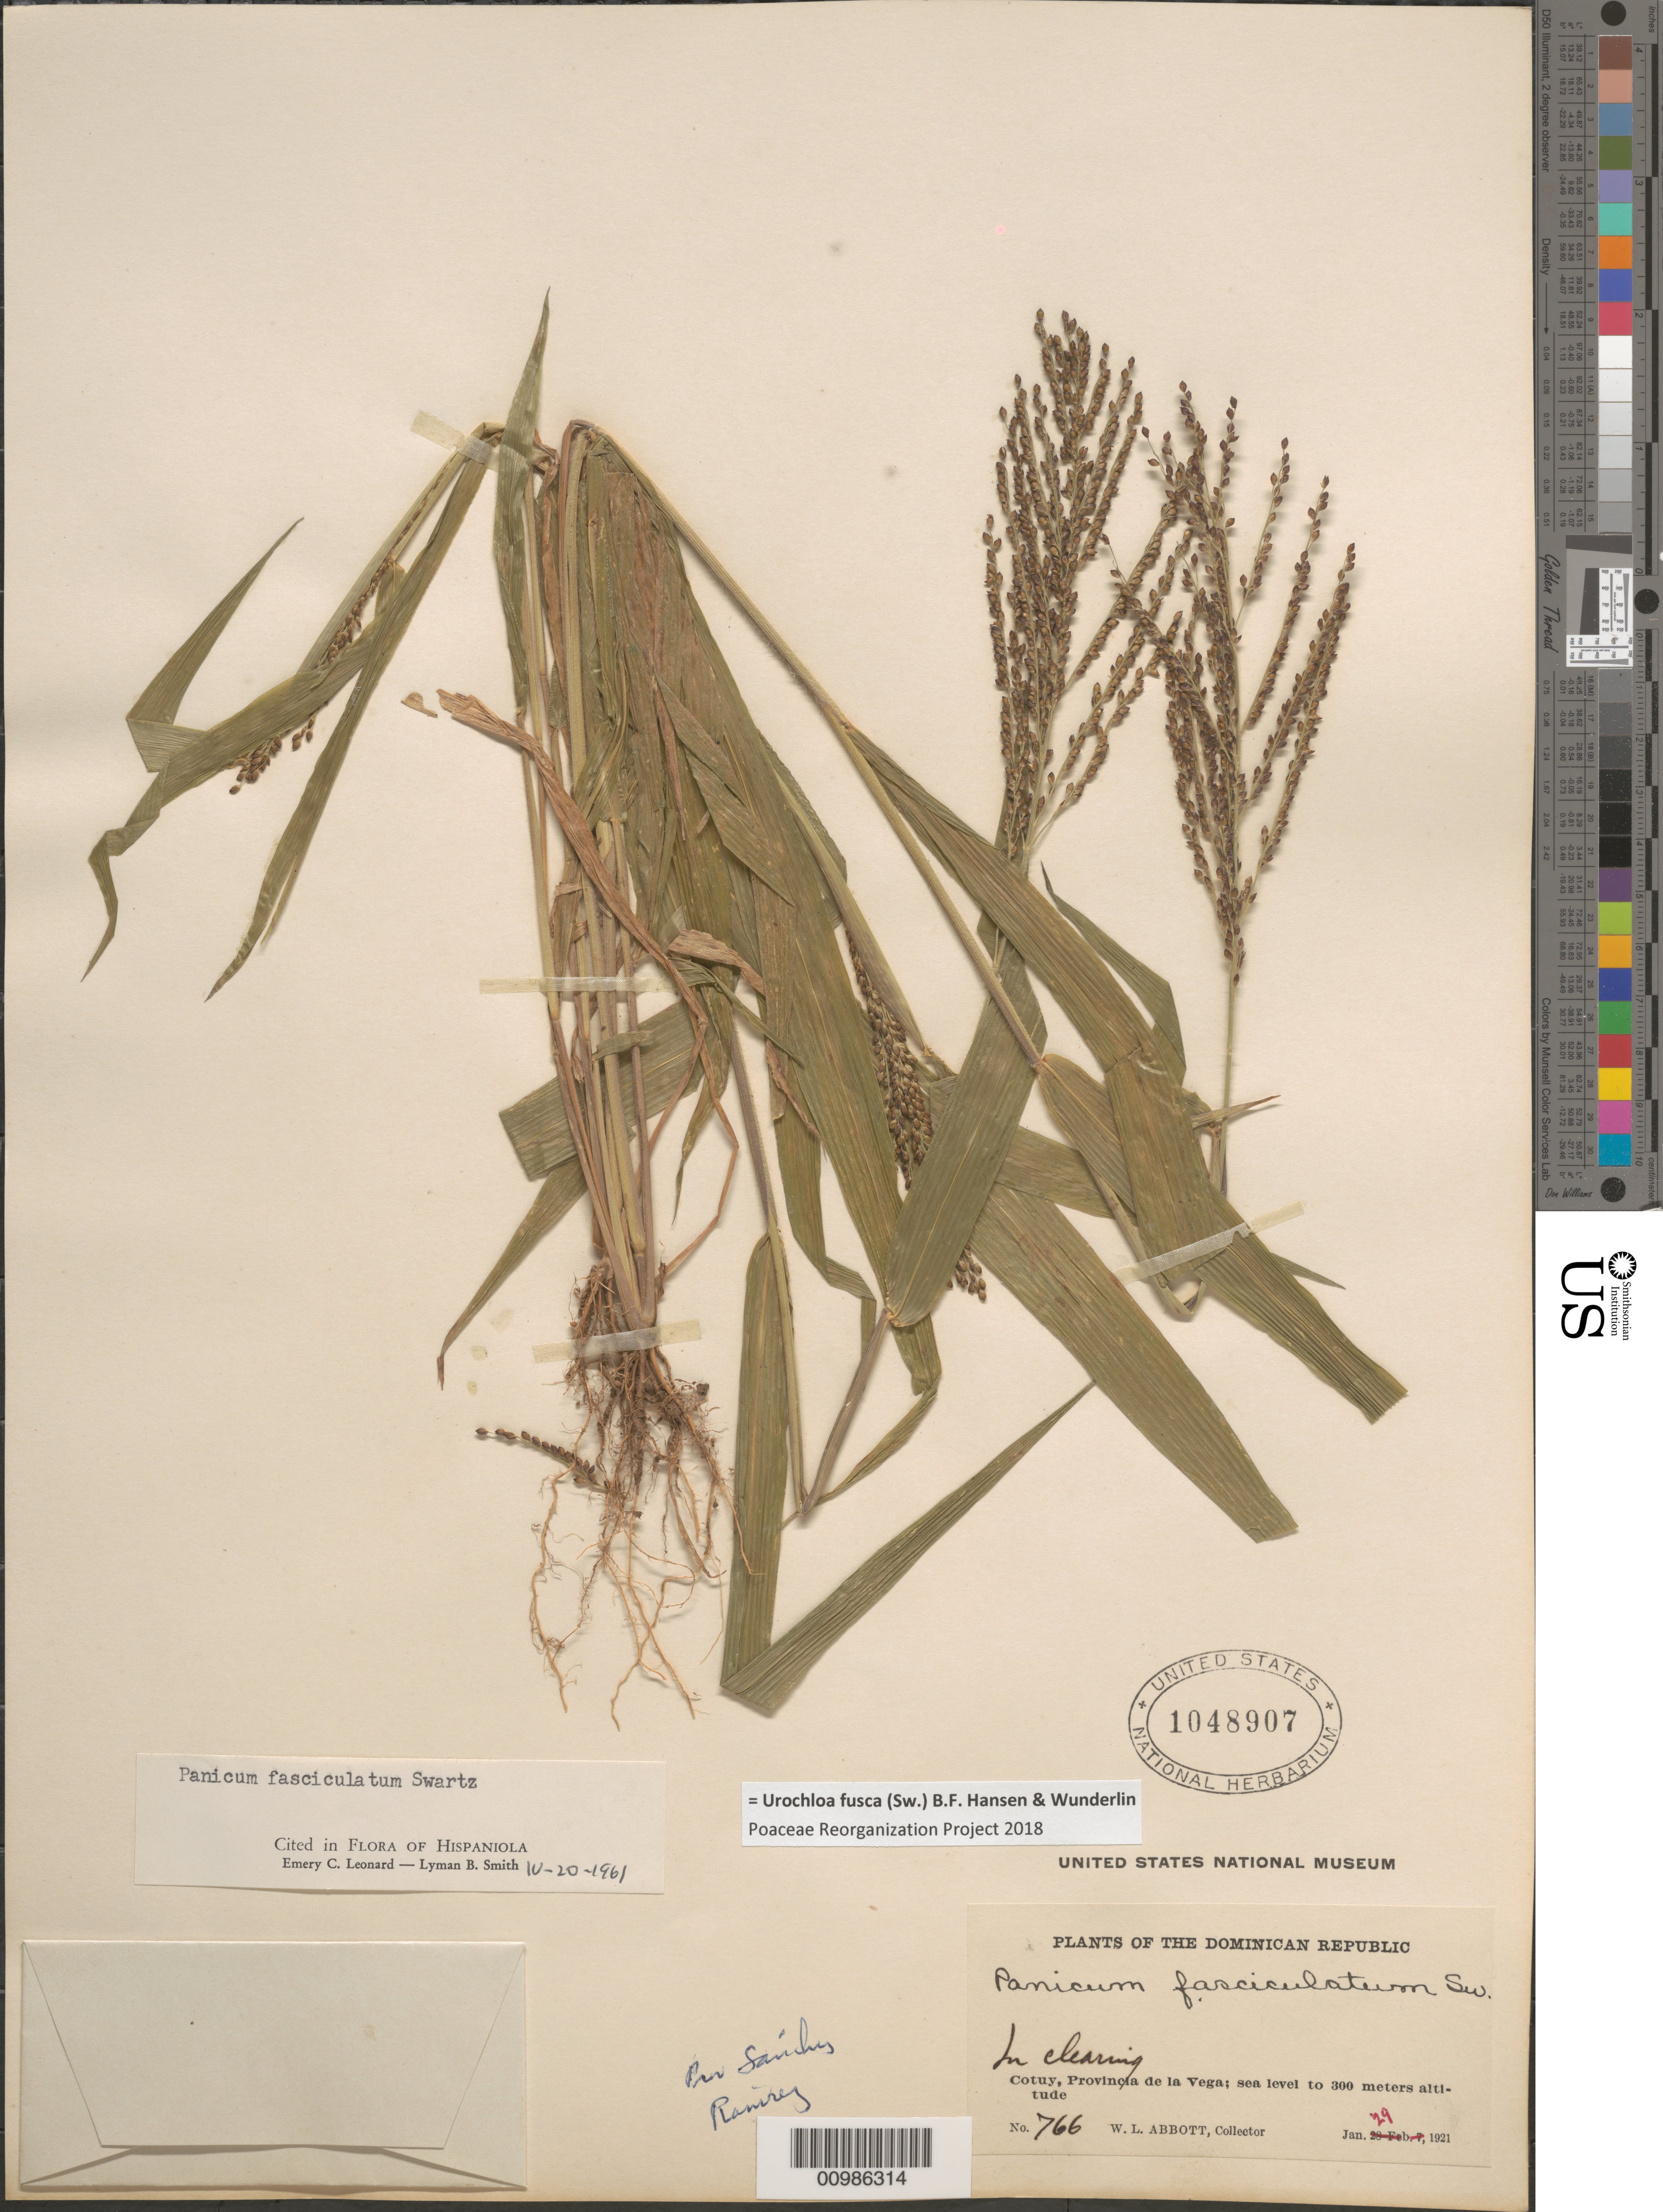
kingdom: Plantae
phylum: Tracheophyta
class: Liliopsida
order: Poales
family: Poaceae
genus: Brachiaria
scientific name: Brachiaria fasciculata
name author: (Sw.) Parodi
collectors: W. L. Abbott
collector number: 766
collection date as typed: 29 Jan 1921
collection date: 1921-01-29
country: Dominican Republic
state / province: La Vega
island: Hispaniola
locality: Cotui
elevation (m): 0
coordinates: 0 N, 0 E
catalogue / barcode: US 1048907